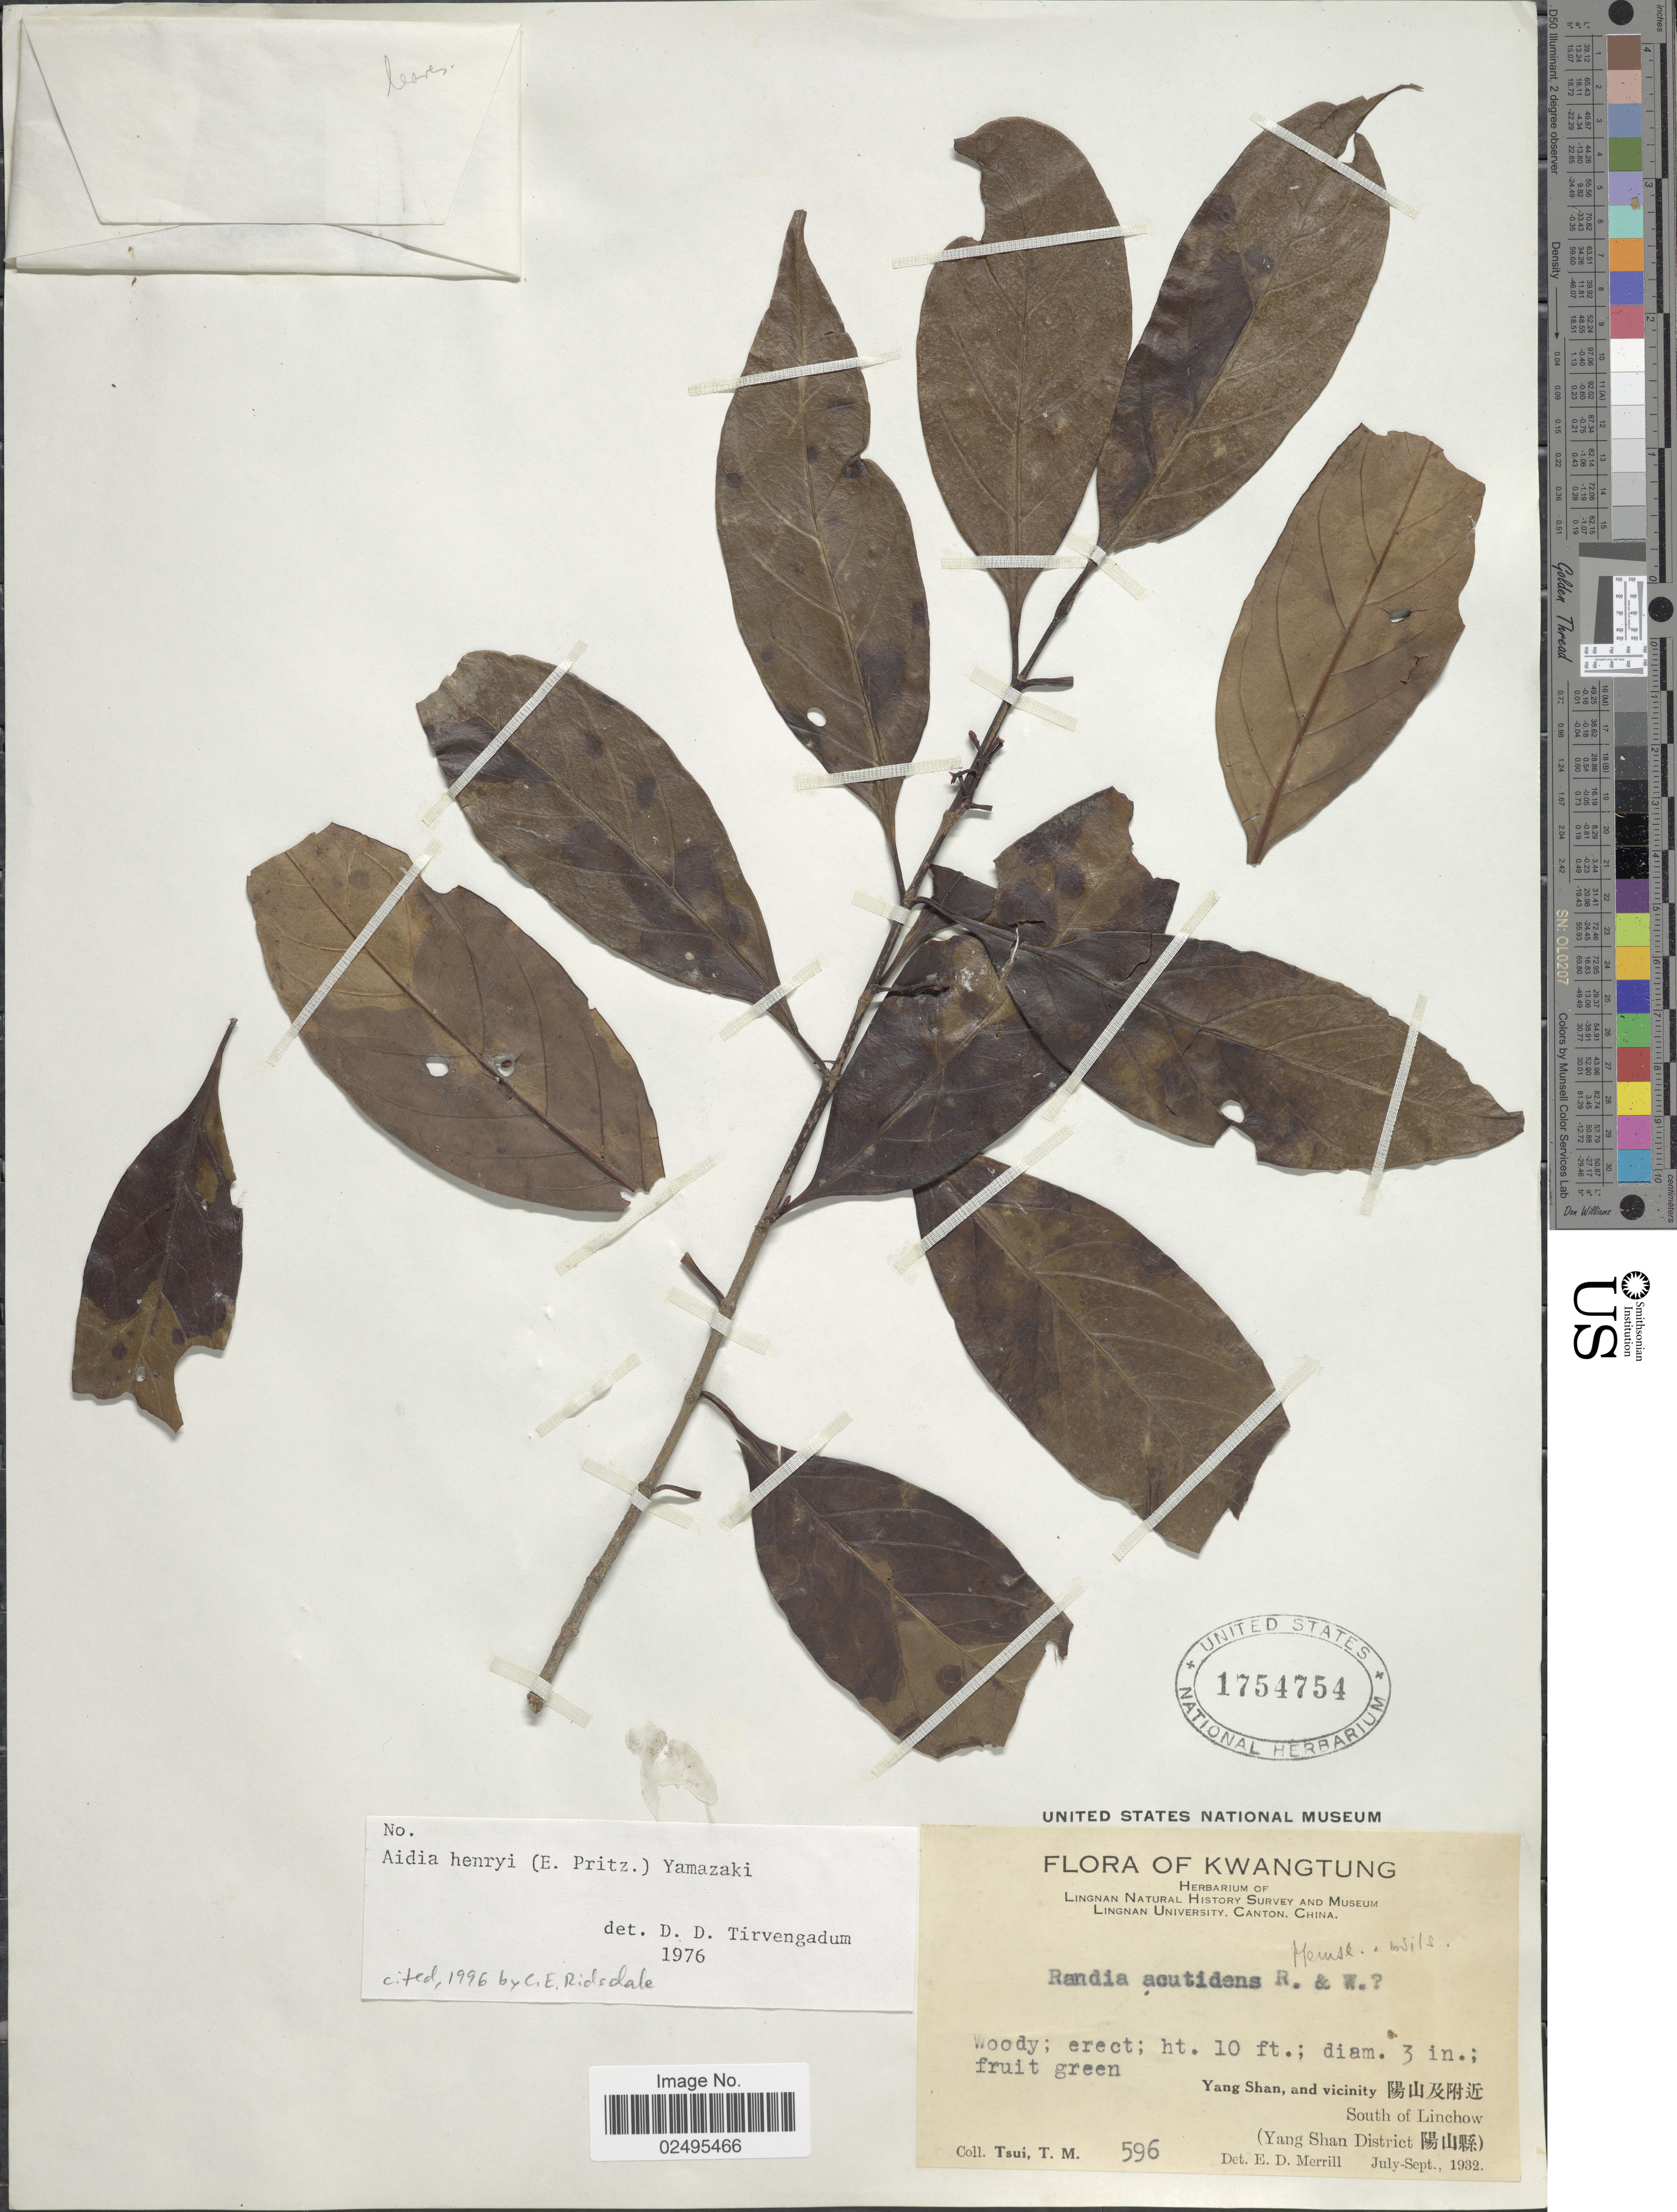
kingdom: Plantae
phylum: Tracheophyta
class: Magnoliopsida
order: Gentianales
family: Rubiaceae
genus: Aidia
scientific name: Aidia henryi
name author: (E. Pritz.) T. Yamaz.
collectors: T. Tsui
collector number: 596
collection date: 1932-07/1932-09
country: China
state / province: Guangdong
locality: Kwangtung, Yang Shan, and vicinity, South of Linchow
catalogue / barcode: US 1754754